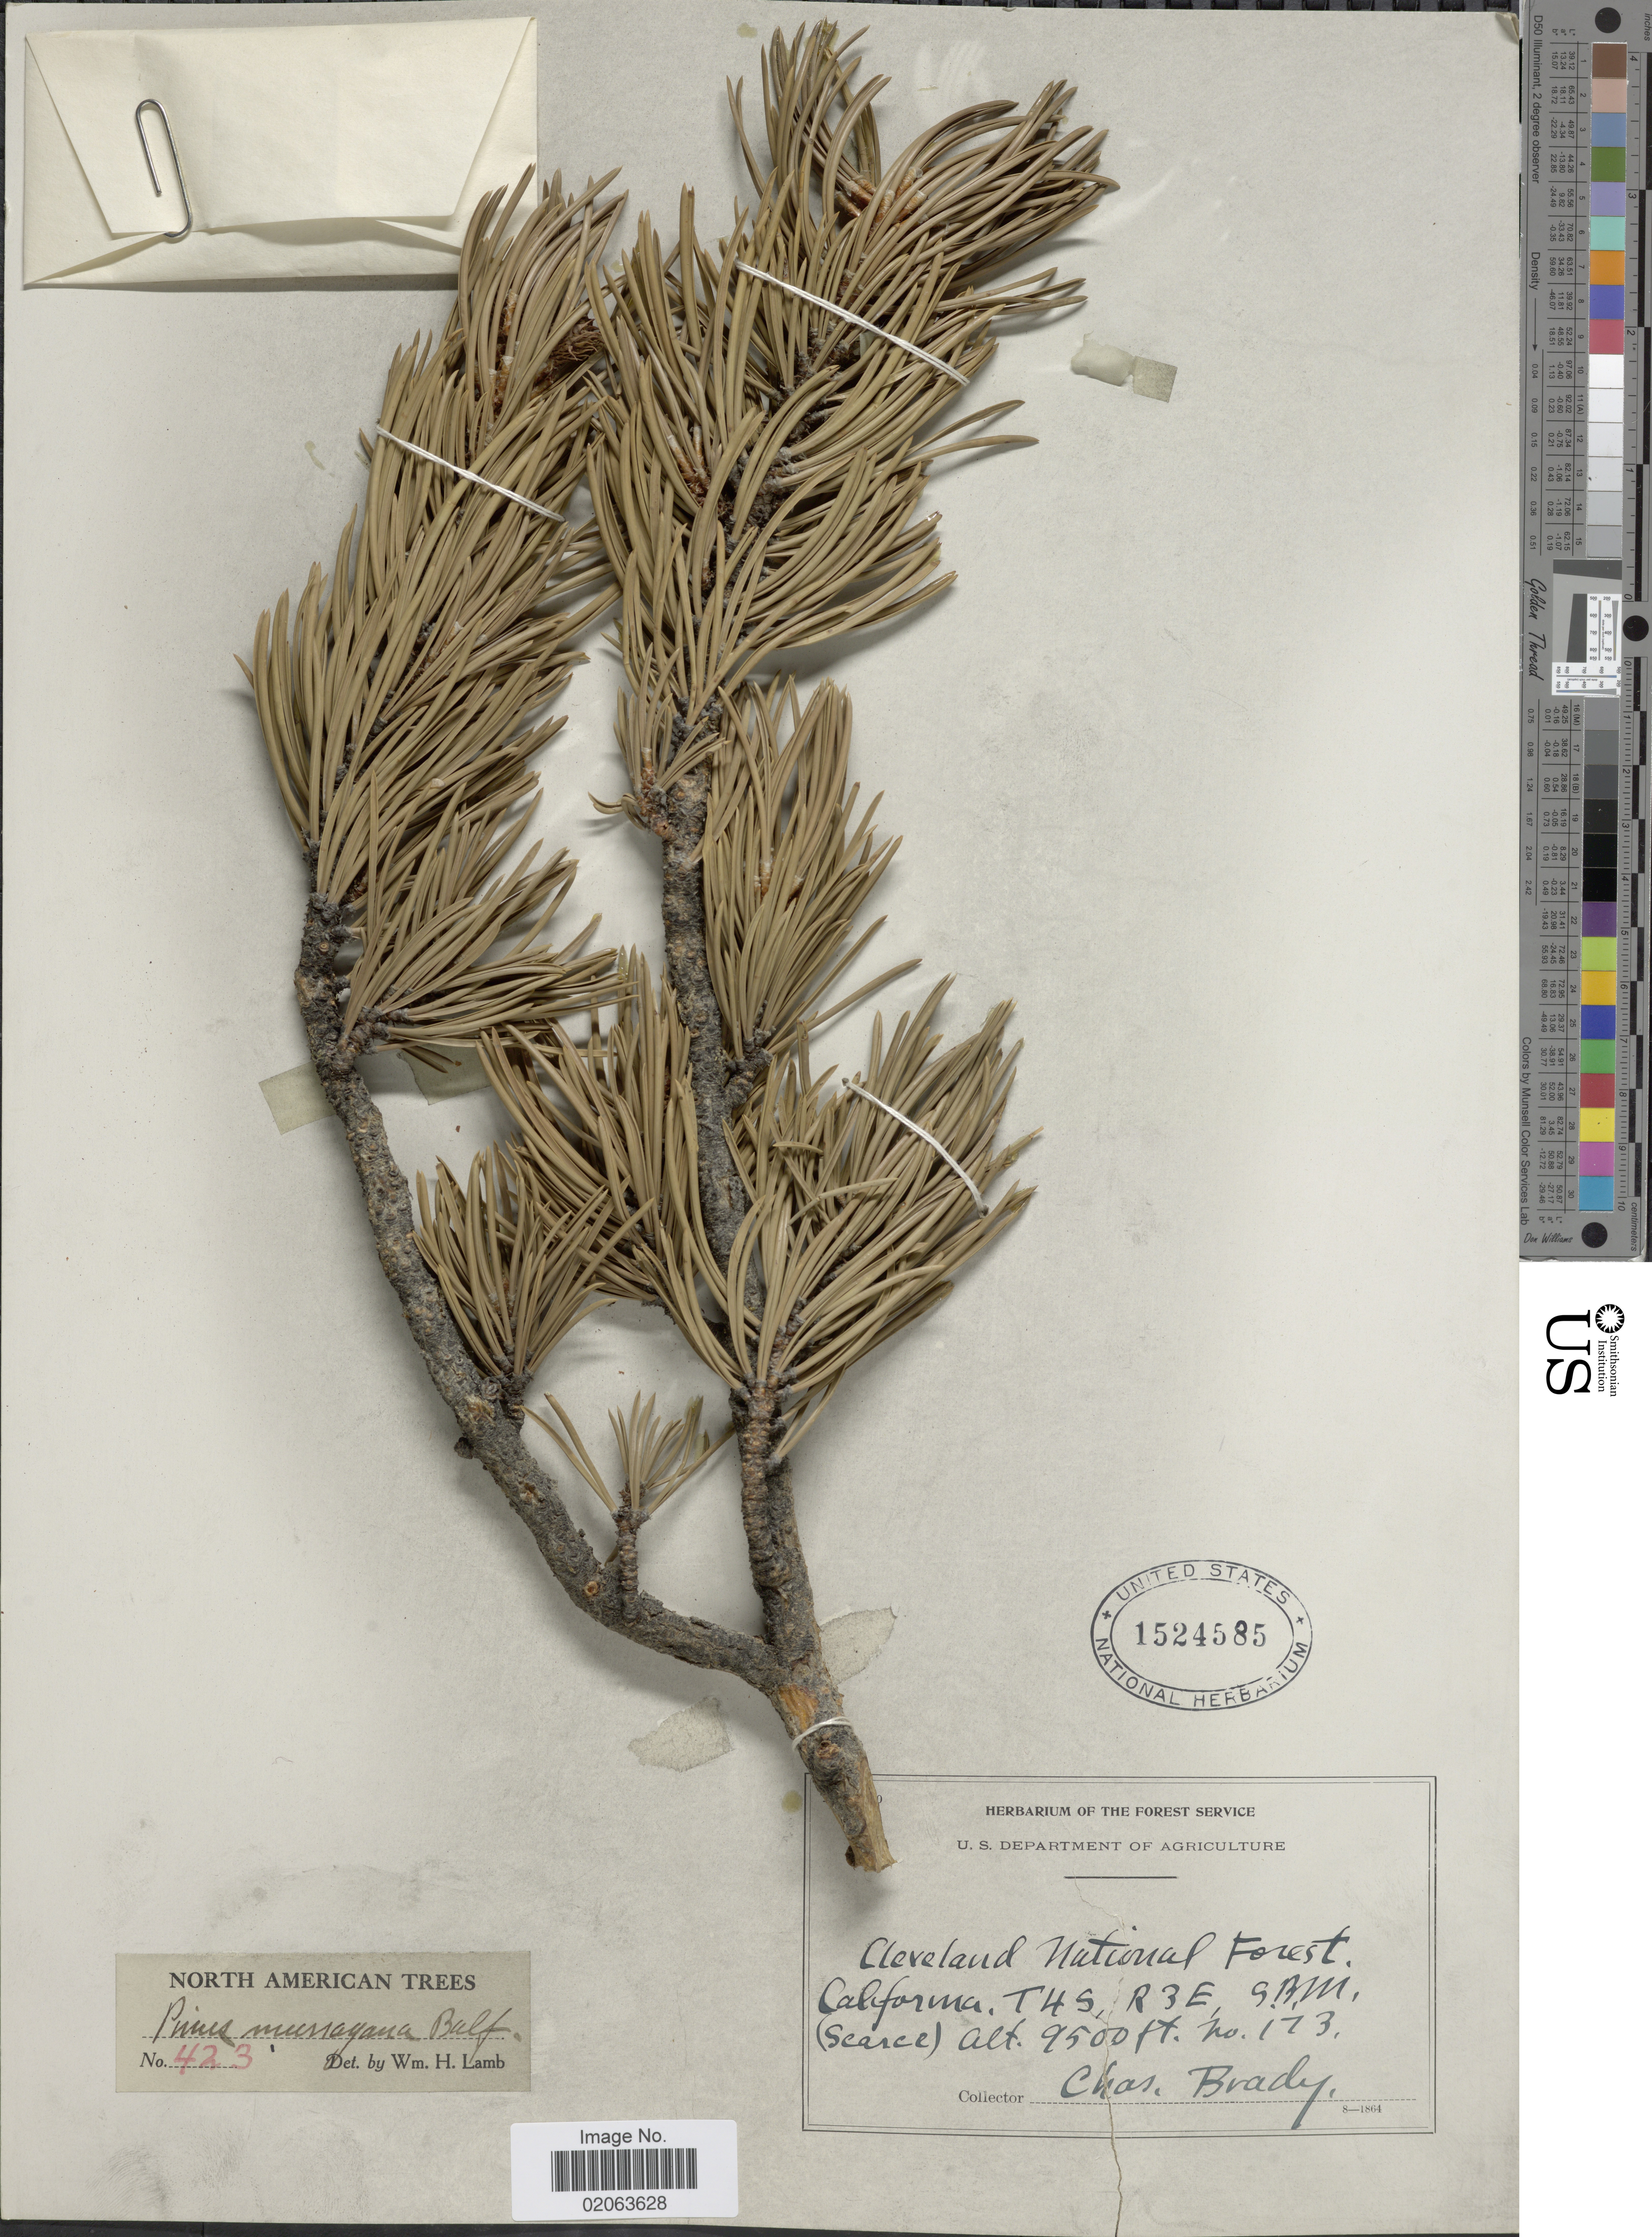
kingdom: Plantae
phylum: Tracheophyta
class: Pinopsida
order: Pinales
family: Pinaceae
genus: Pinus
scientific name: Pinus contorta var. murrayana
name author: (Balf.) S. Watson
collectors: C. Brady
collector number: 173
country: United States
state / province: California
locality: Cleveland National Forest. T4S, R3E, G.B.M.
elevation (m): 2896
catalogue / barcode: US 1524585